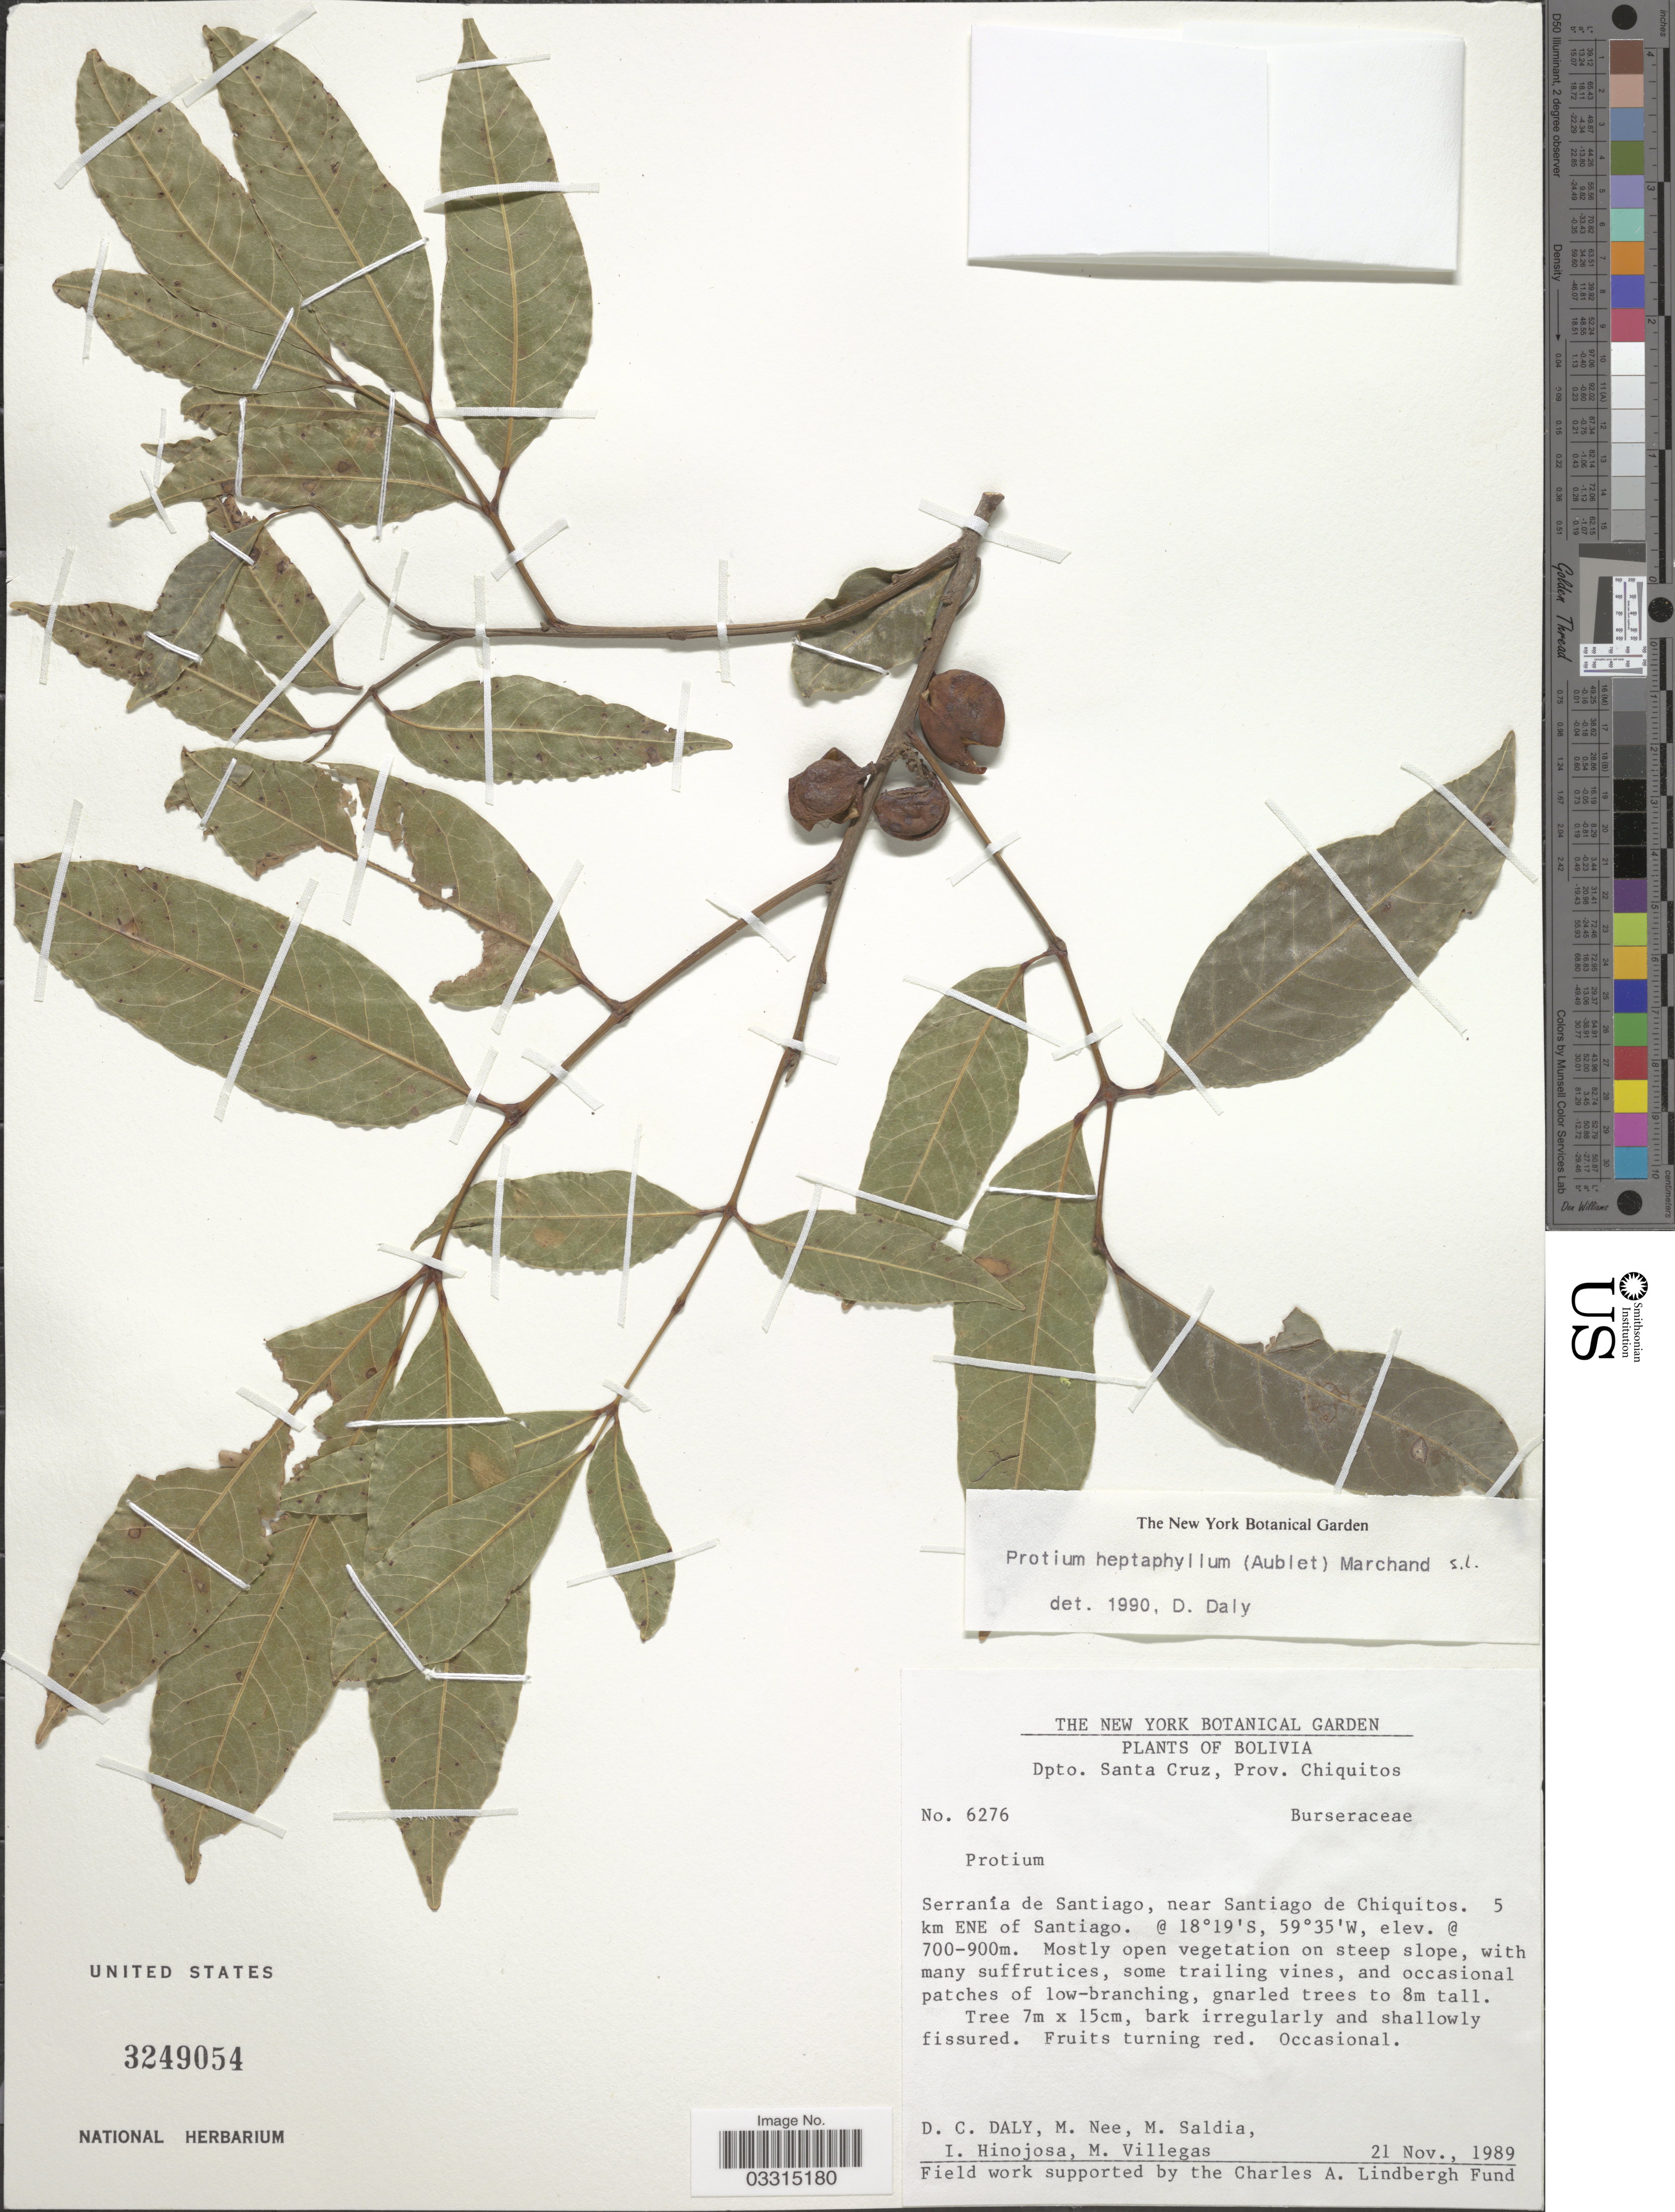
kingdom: Plantae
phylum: Tracheophyta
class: Magnoliopsida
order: Sapindales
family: Burseraceae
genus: Protium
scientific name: Protium heptaphyllum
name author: (Aubl.) Marchand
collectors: D. C. Daly, M. Nee, M. Saldia, I. Hinojosa & M. Villegas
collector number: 6276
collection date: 1989-11-21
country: Bolivia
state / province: Santa Cruz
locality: Dpto. Santa Cruz, Prov. Chiquitos. Serranía de Santiago, near Santiago de Chiquitos. 5 km ENE of Santiago.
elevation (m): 700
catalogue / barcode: US 3249054